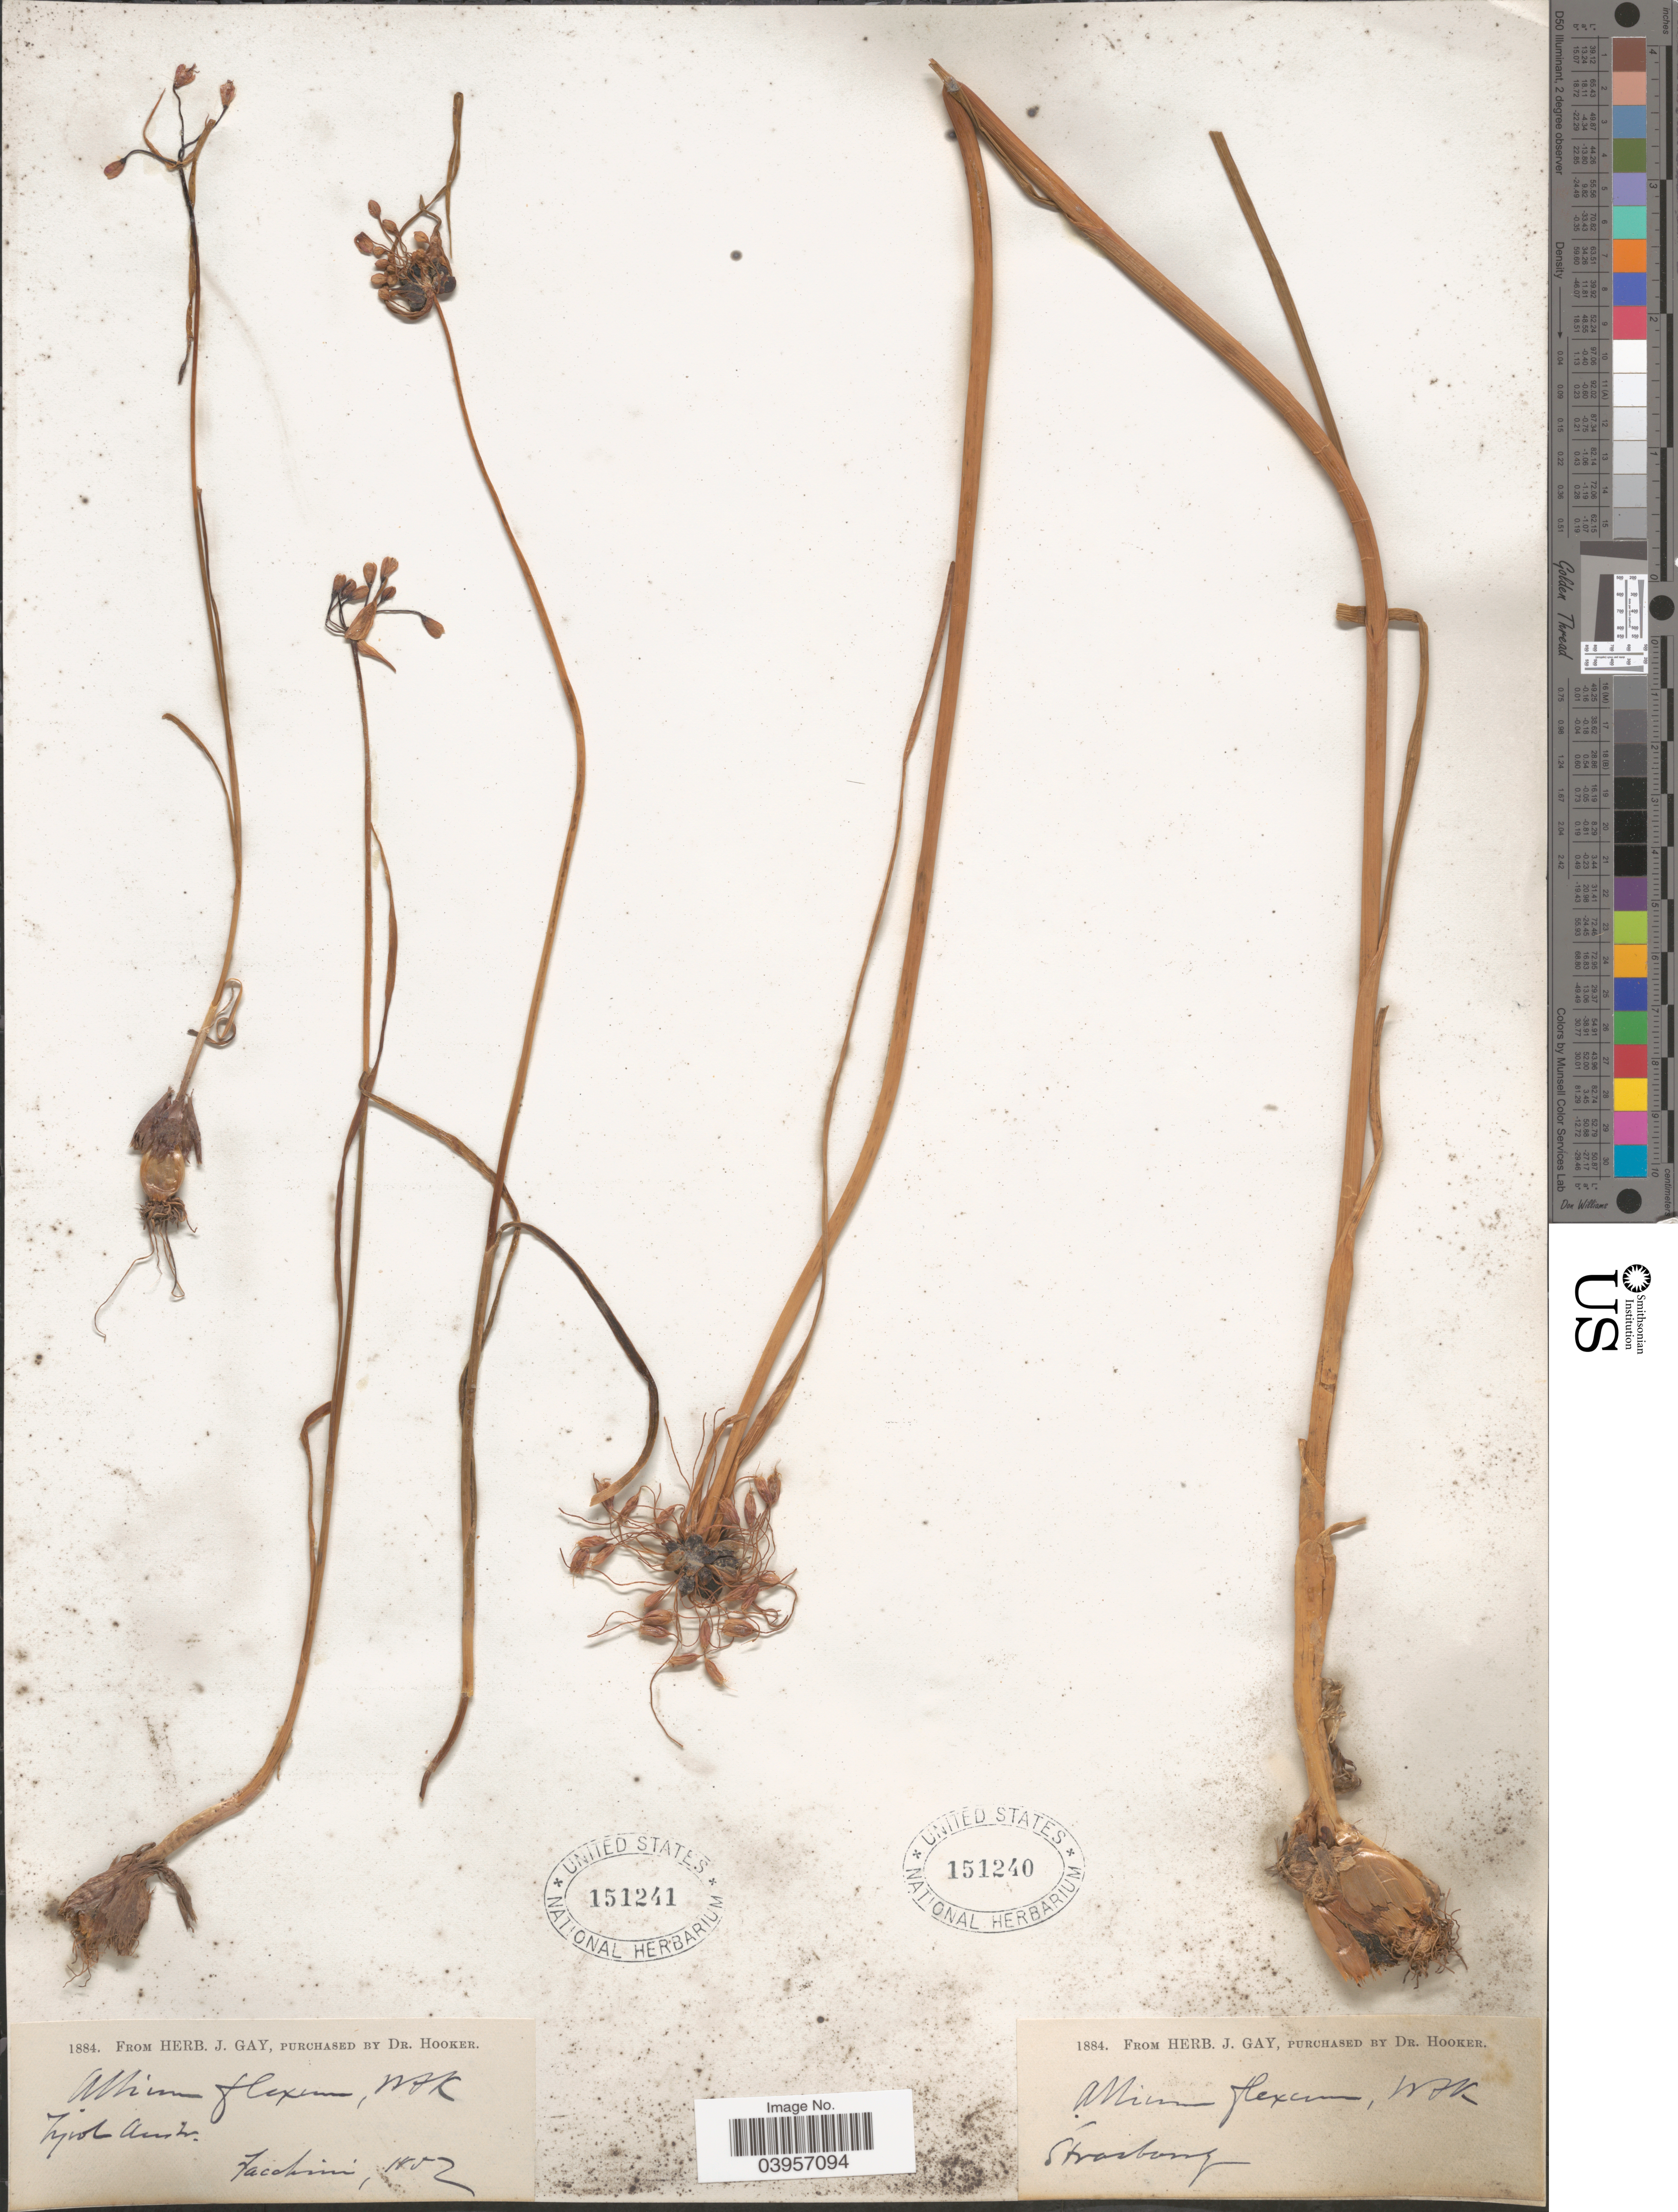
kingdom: Plantae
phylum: Tracheophyta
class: Liliopsida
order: Asparagales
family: Amaryllidaceae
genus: Allium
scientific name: Allium flexum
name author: Waldst. & Kit.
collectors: Facchini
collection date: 1852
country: Austria / Italy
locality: Tyrol Austr.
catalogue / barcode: US 151241-2